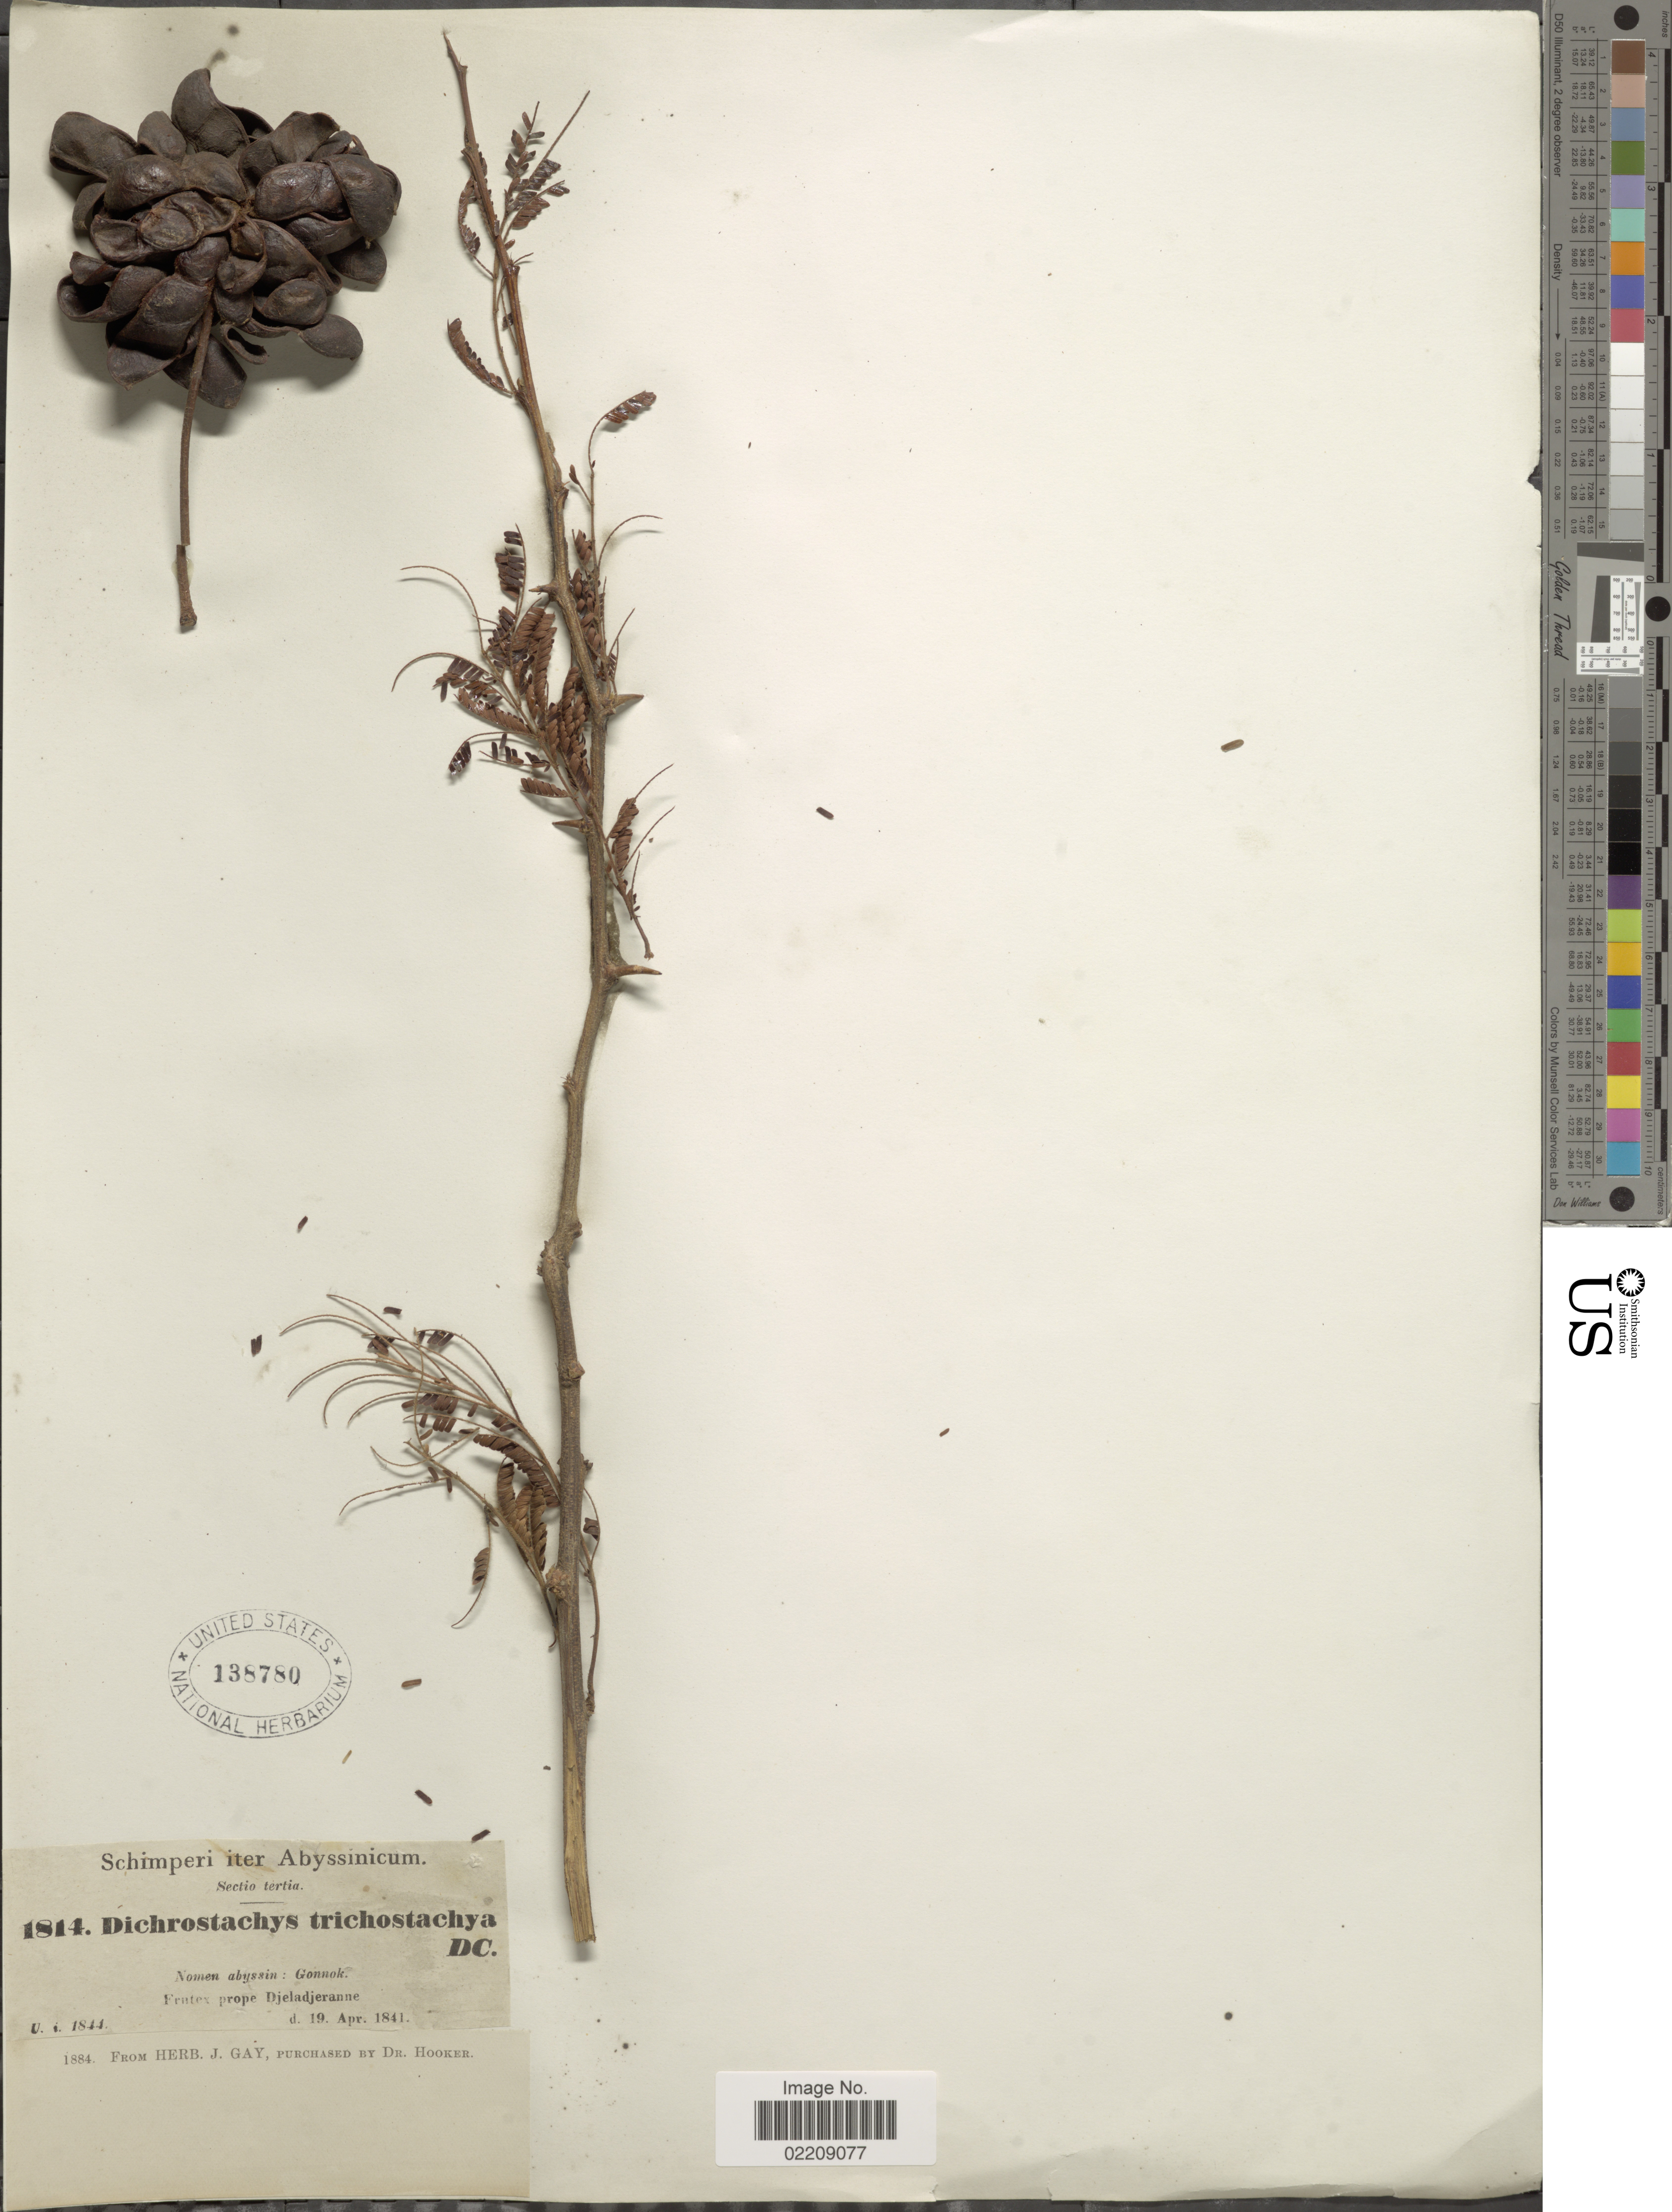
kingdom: Plantae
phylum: Tracheophyta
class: Magnoliopsida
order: Fabales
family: Fabaceae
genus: Dichrostachys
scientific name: Dichrostachys trichostachya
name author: DC.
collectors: -. Schimper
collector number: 1814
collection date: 1841-04-19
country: Eritrea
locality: Iter Abyssinicum, Sectio tertia, Nome abyssin: Gonnok. Frutex prope Djeladjeranne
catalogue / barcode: US 138780